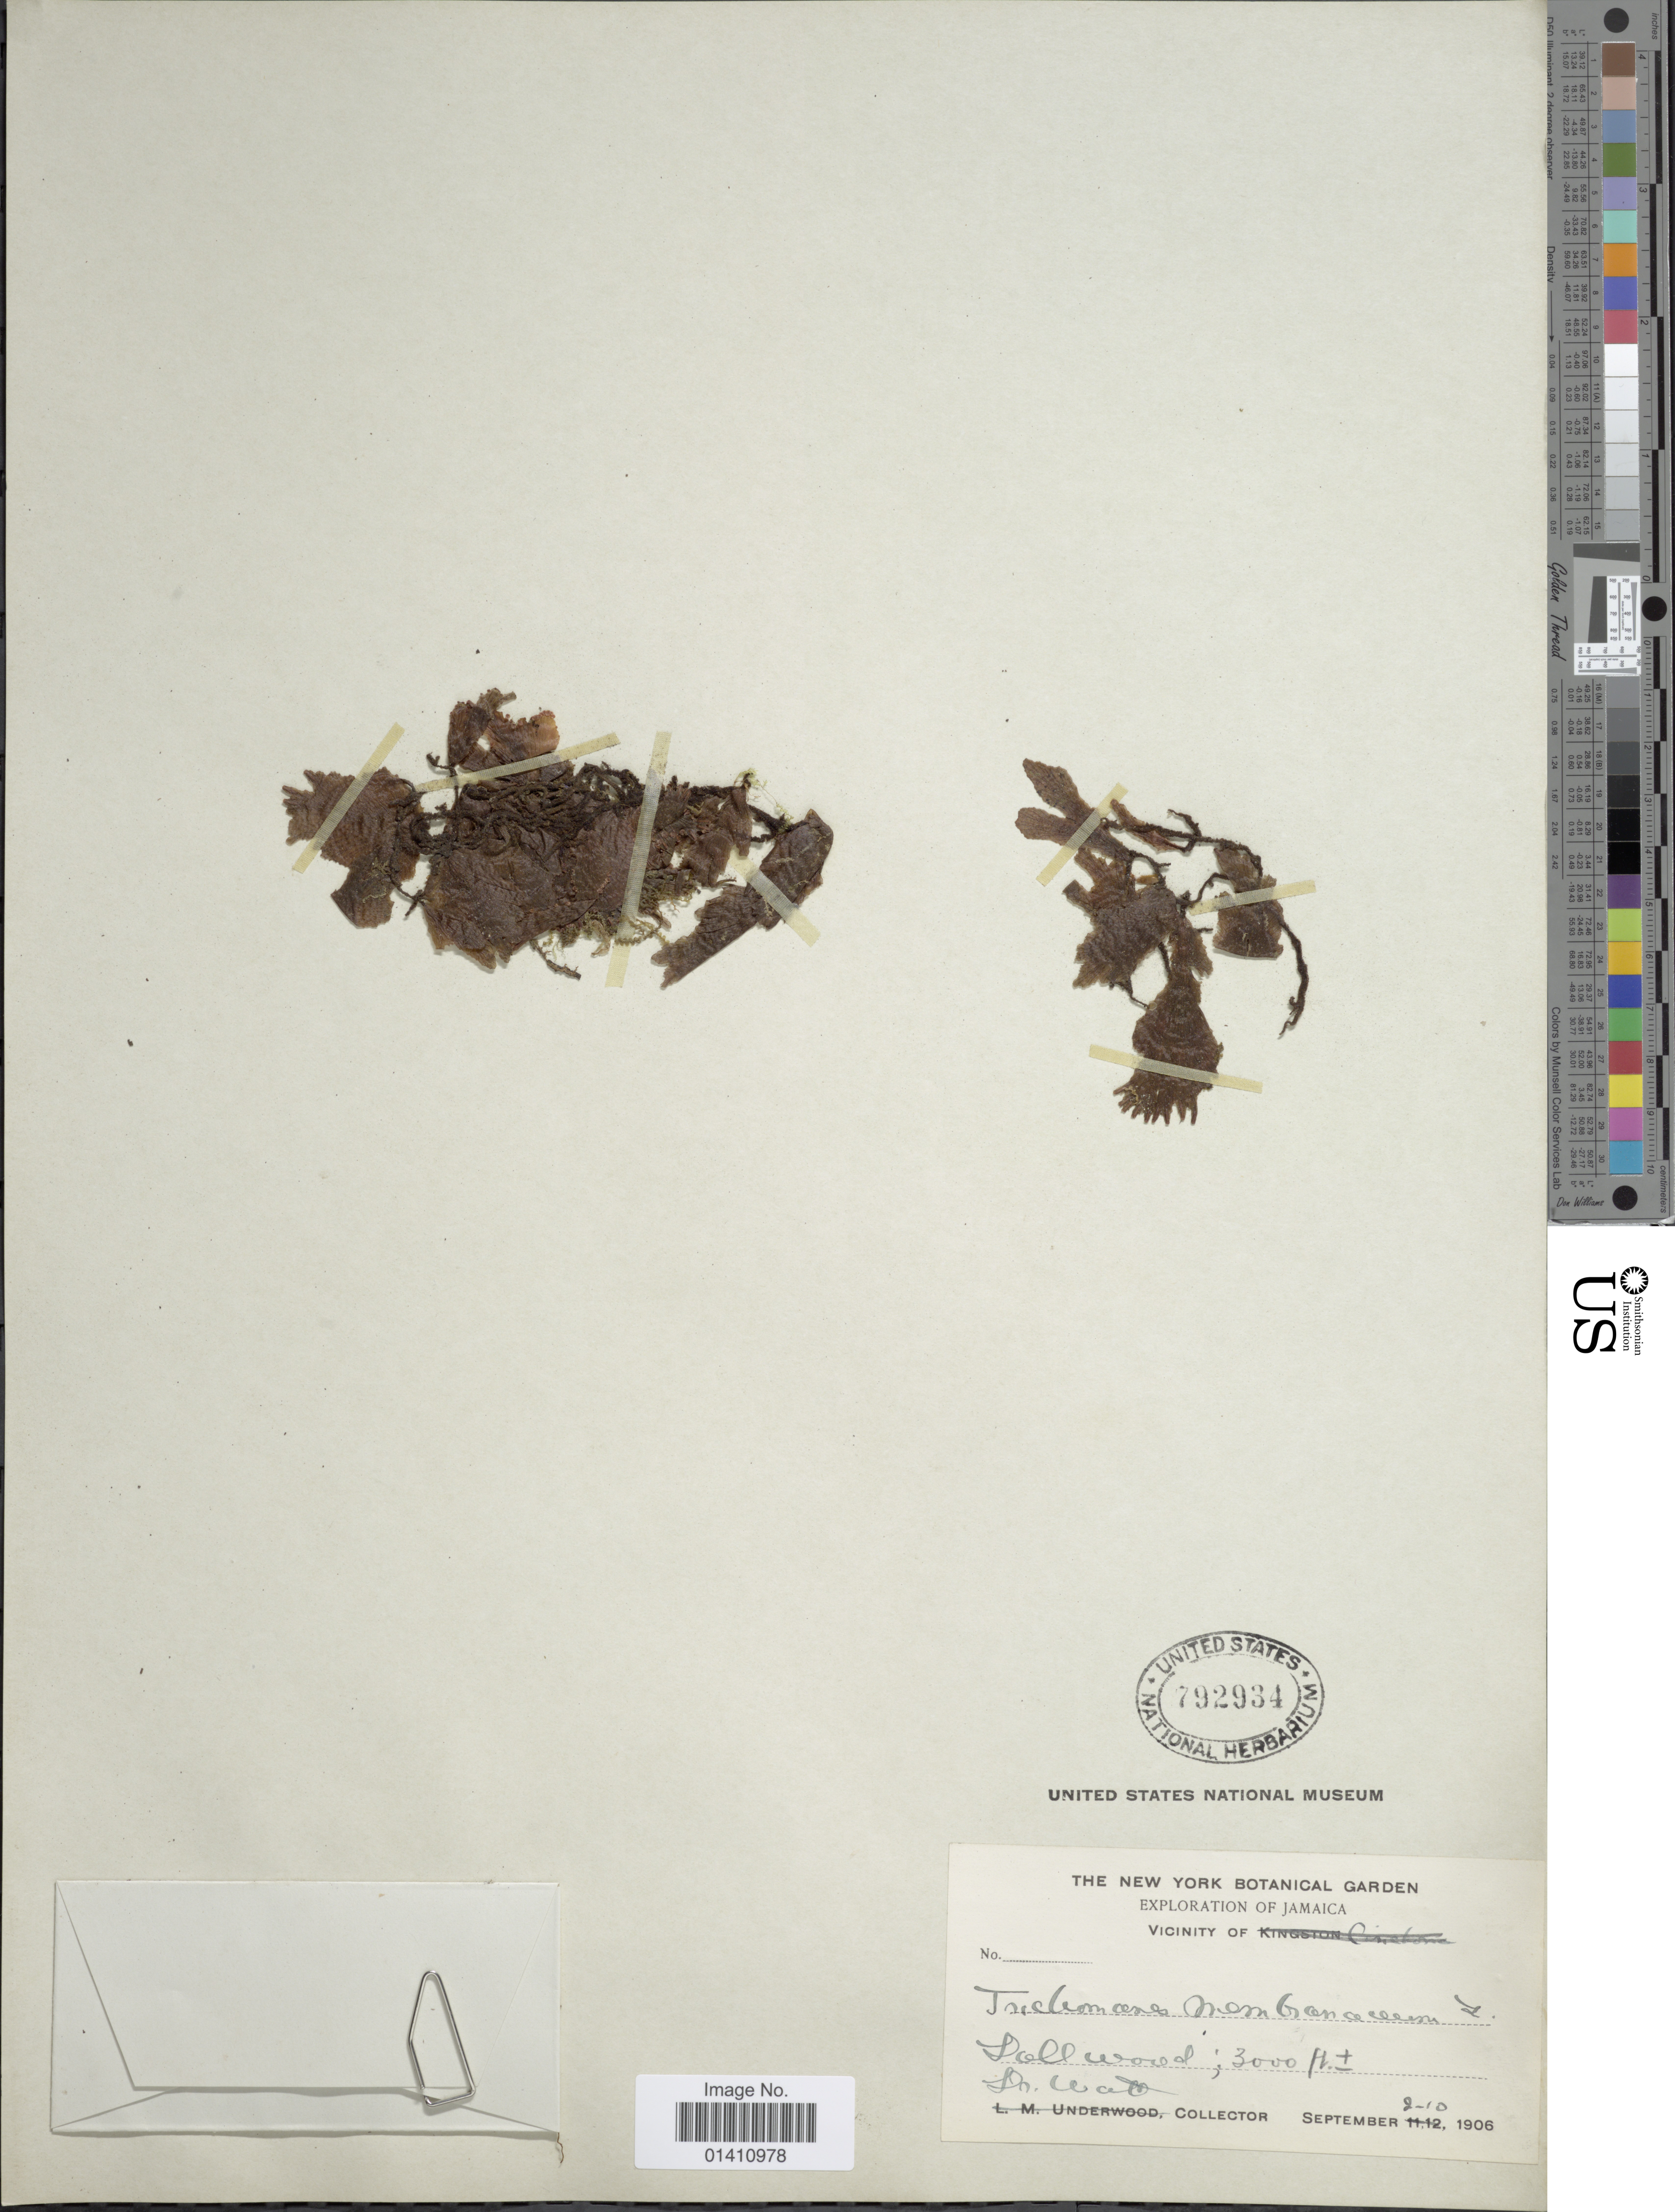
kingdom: Plantae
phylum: Tracheophyta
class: Polypodiopsida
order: Hymenophyllales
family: Hymenophyllaceae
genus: Didymoglossum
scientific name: Didymoglossum membranaceum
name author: (L.) Vareschi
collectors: A. Wall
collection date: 1906-09-02/1906-09-10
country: Jamaica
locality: Dollwood.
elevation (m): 914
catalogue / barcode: US 792934